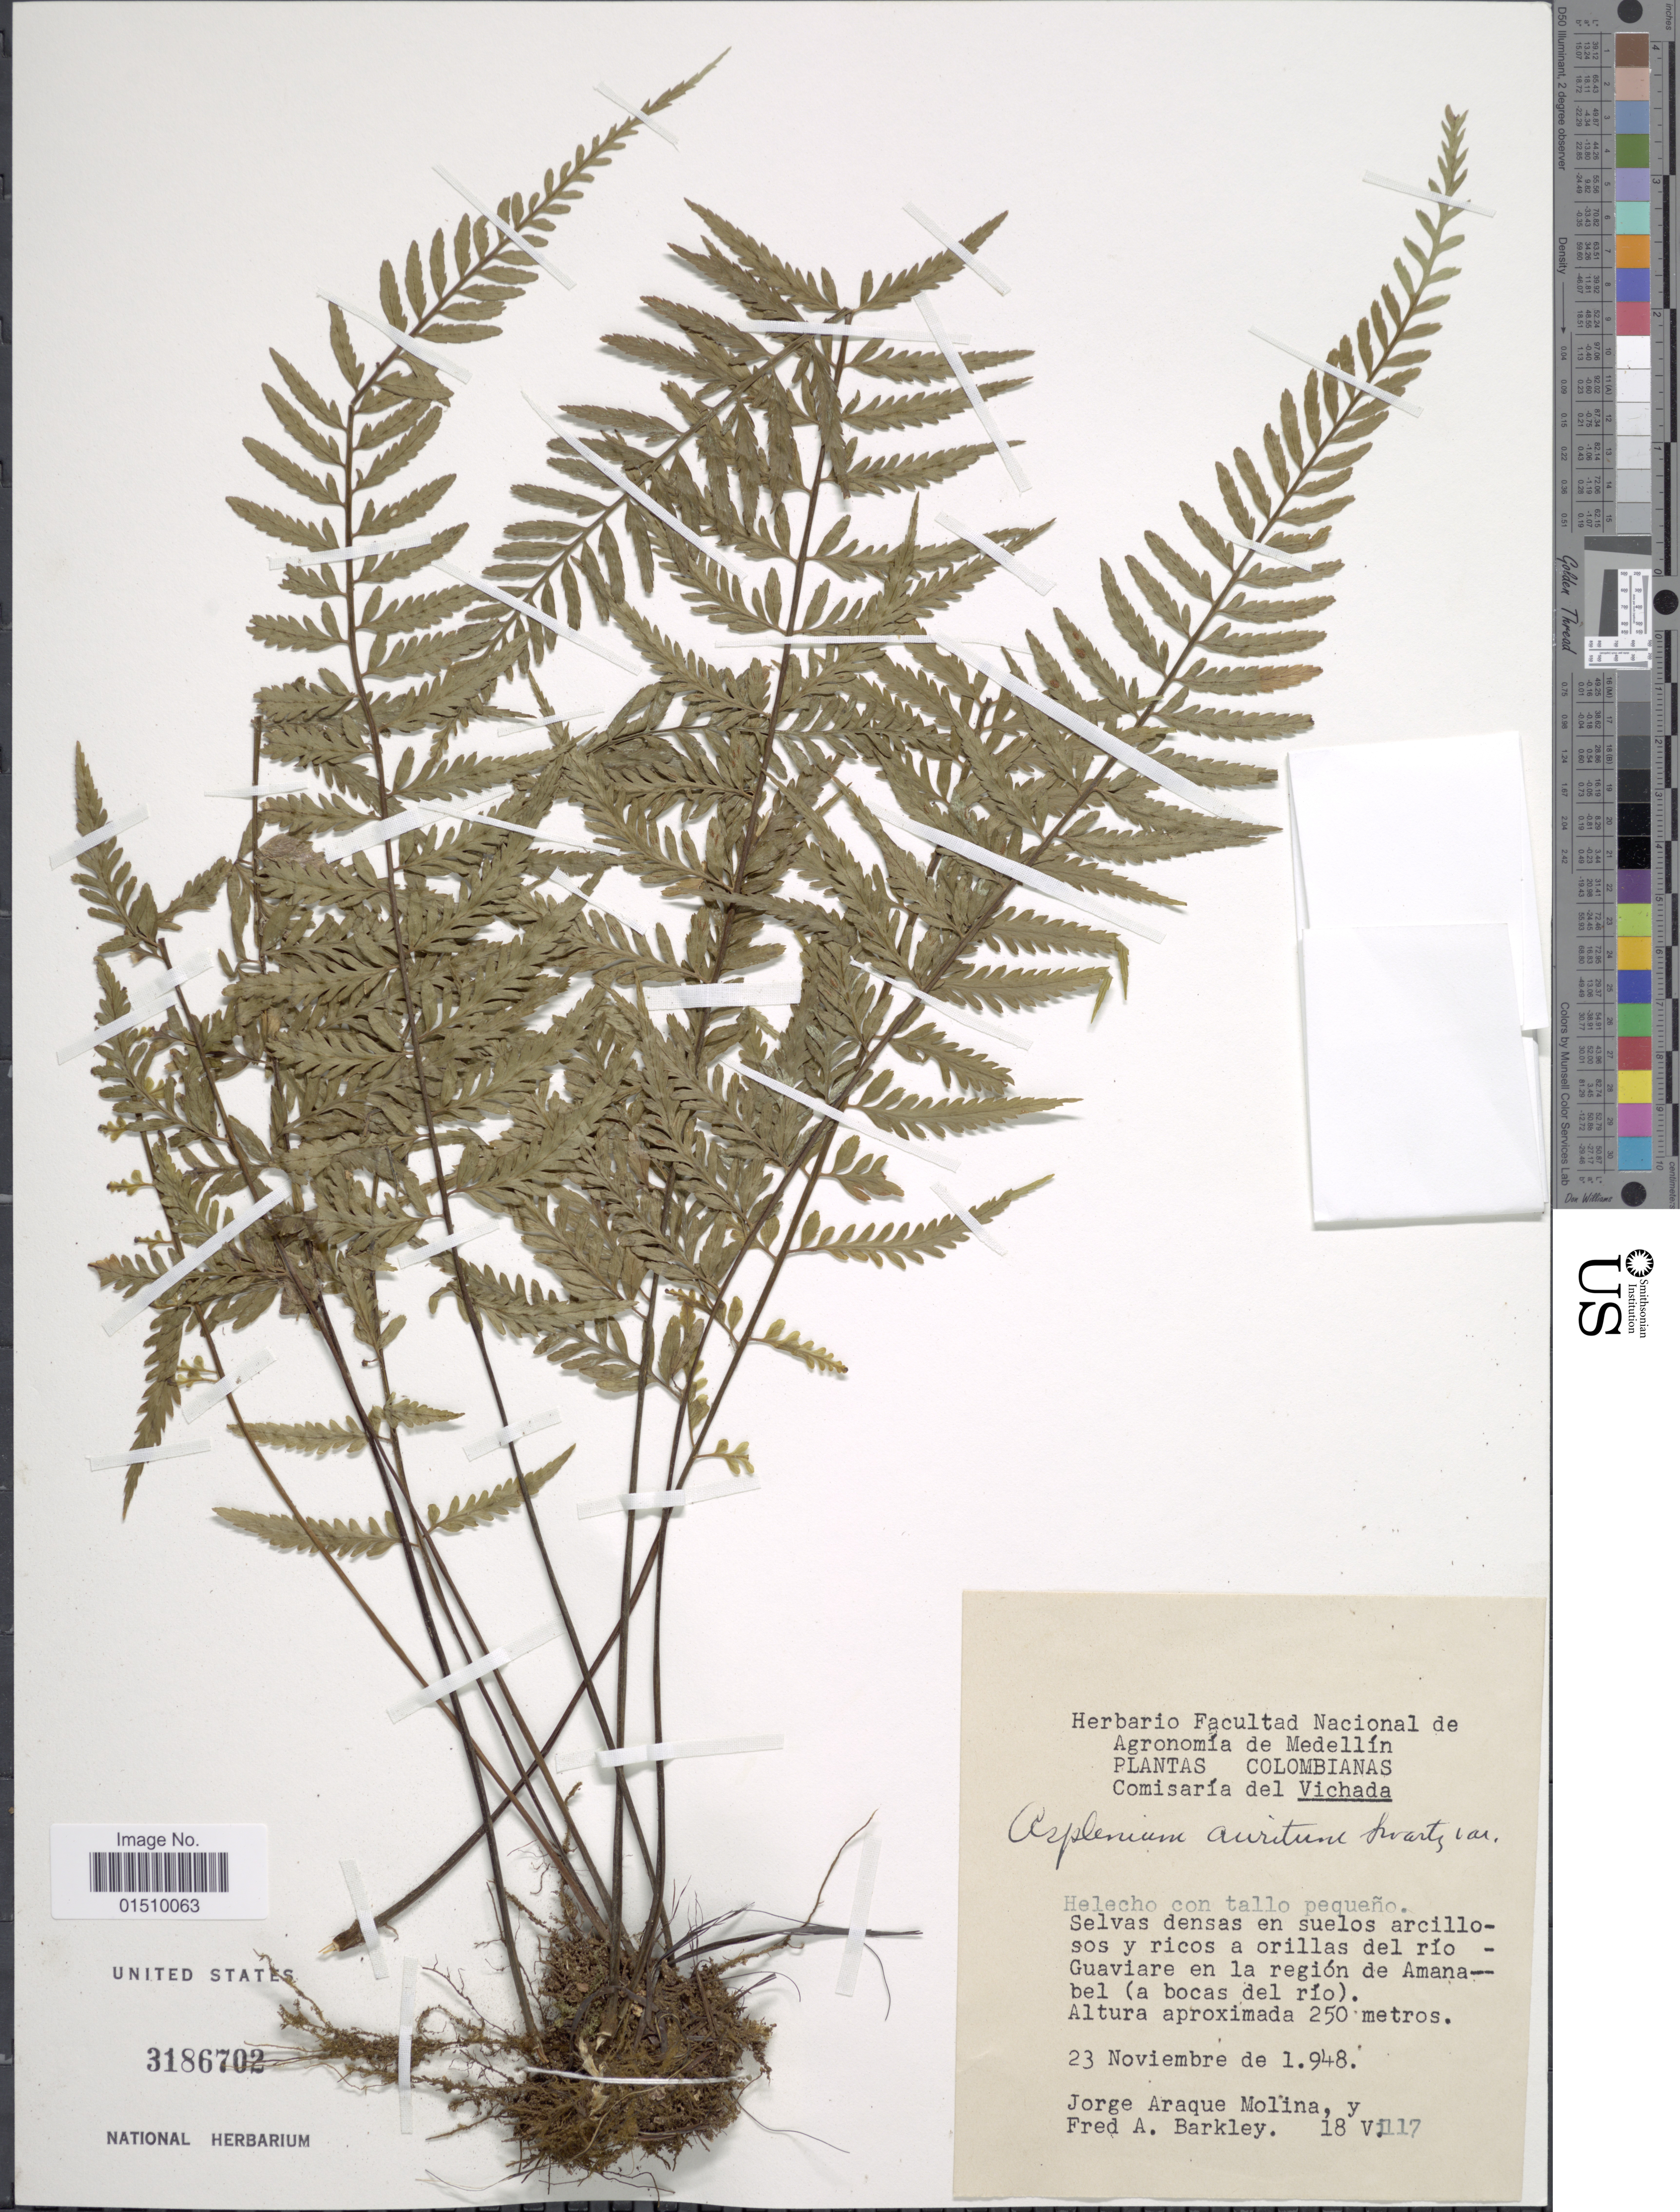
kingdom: Plantae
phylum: Tracheophyta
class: Polypodiopsida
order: Polypodiales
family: Aspleniaceae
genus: Asplenium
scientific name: Asplenium auritum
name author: Sw.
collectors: J. A. Molina & F. A. Barkley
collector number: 18Vi117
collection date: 1948-11-23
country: Colombia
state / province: Vichada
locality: Colombianas, Comisaria del Vichada, Guaviare en la region de Amanabel (a bocas del rio).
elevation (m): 250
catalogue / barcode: US 3186702